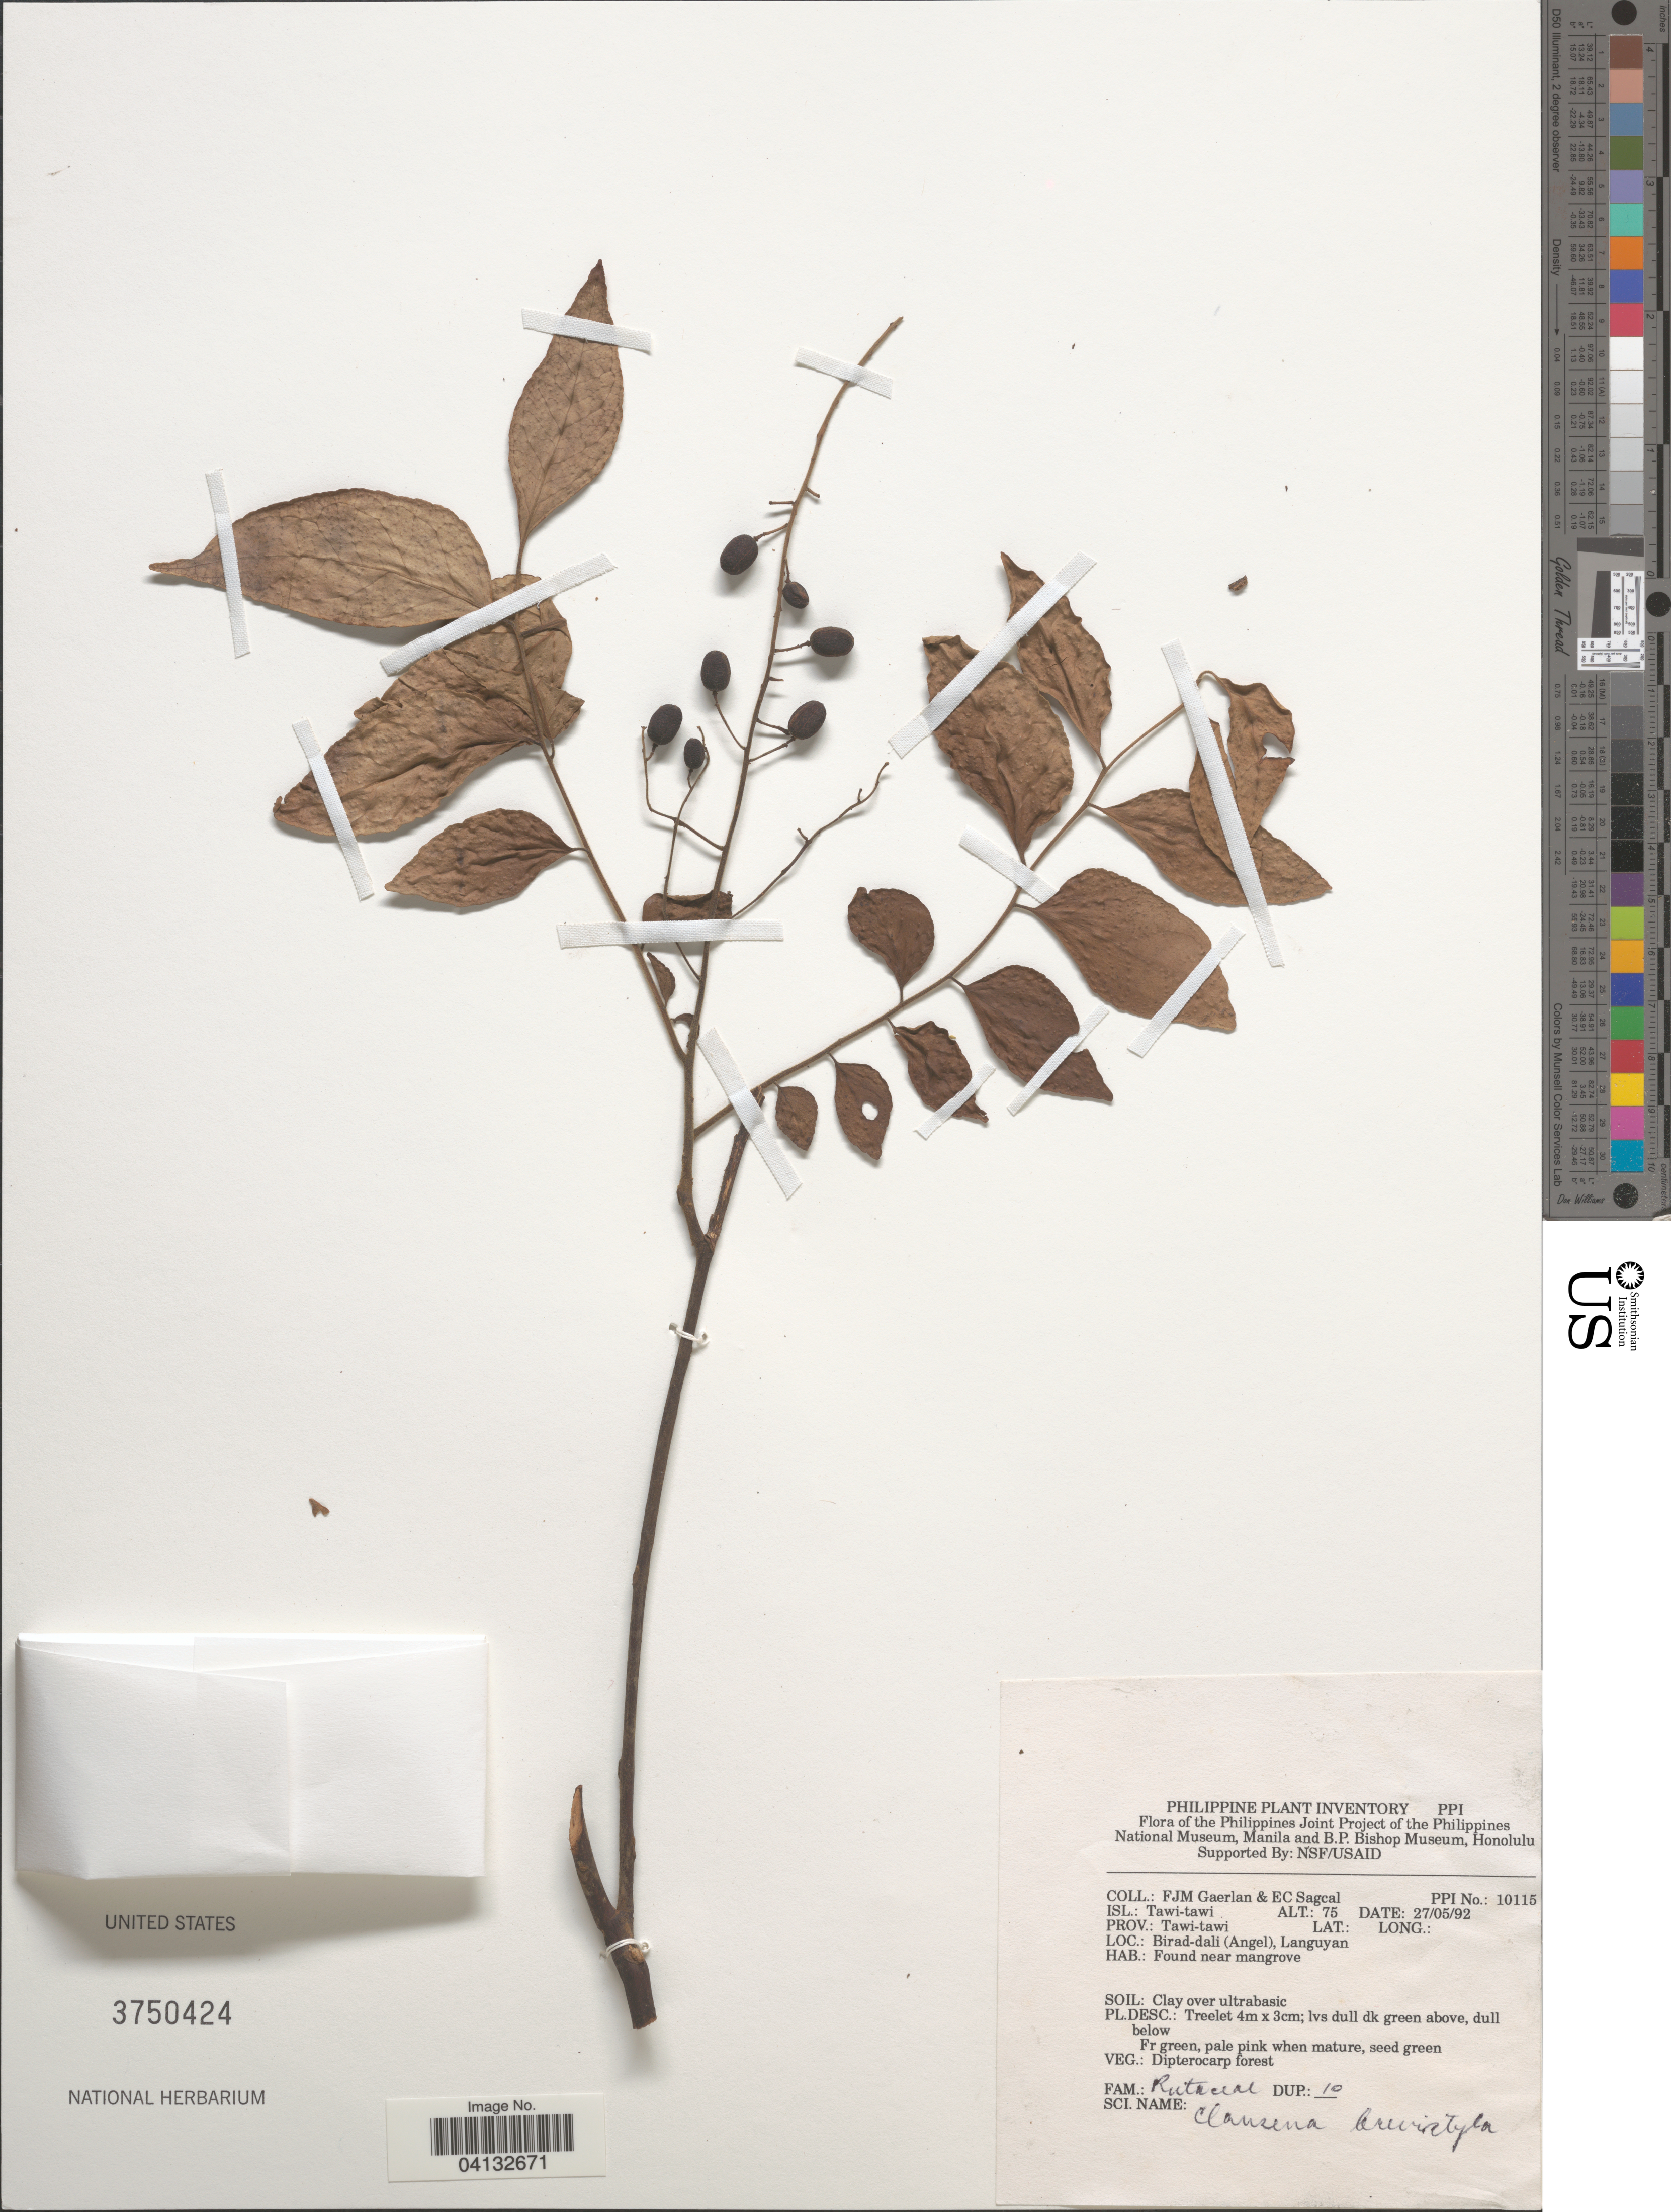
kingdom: Plantae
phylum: Tracheophyta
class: Magnoliopsida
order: Sapindales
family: Rutaceae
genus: Clausena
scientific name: Clausena brevistyla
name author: Oliv.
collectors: F. Gaerlan & E. Sagcal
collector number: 10115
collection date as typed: Transcribed d/m/y: 27/5/92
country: Philippines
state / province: Muslim Mindanao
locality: Isl.: Tawi-tawi. Prov.: Tawi-tawi. Birad-dali (Angel), Languyan.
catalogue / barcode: US 3750424